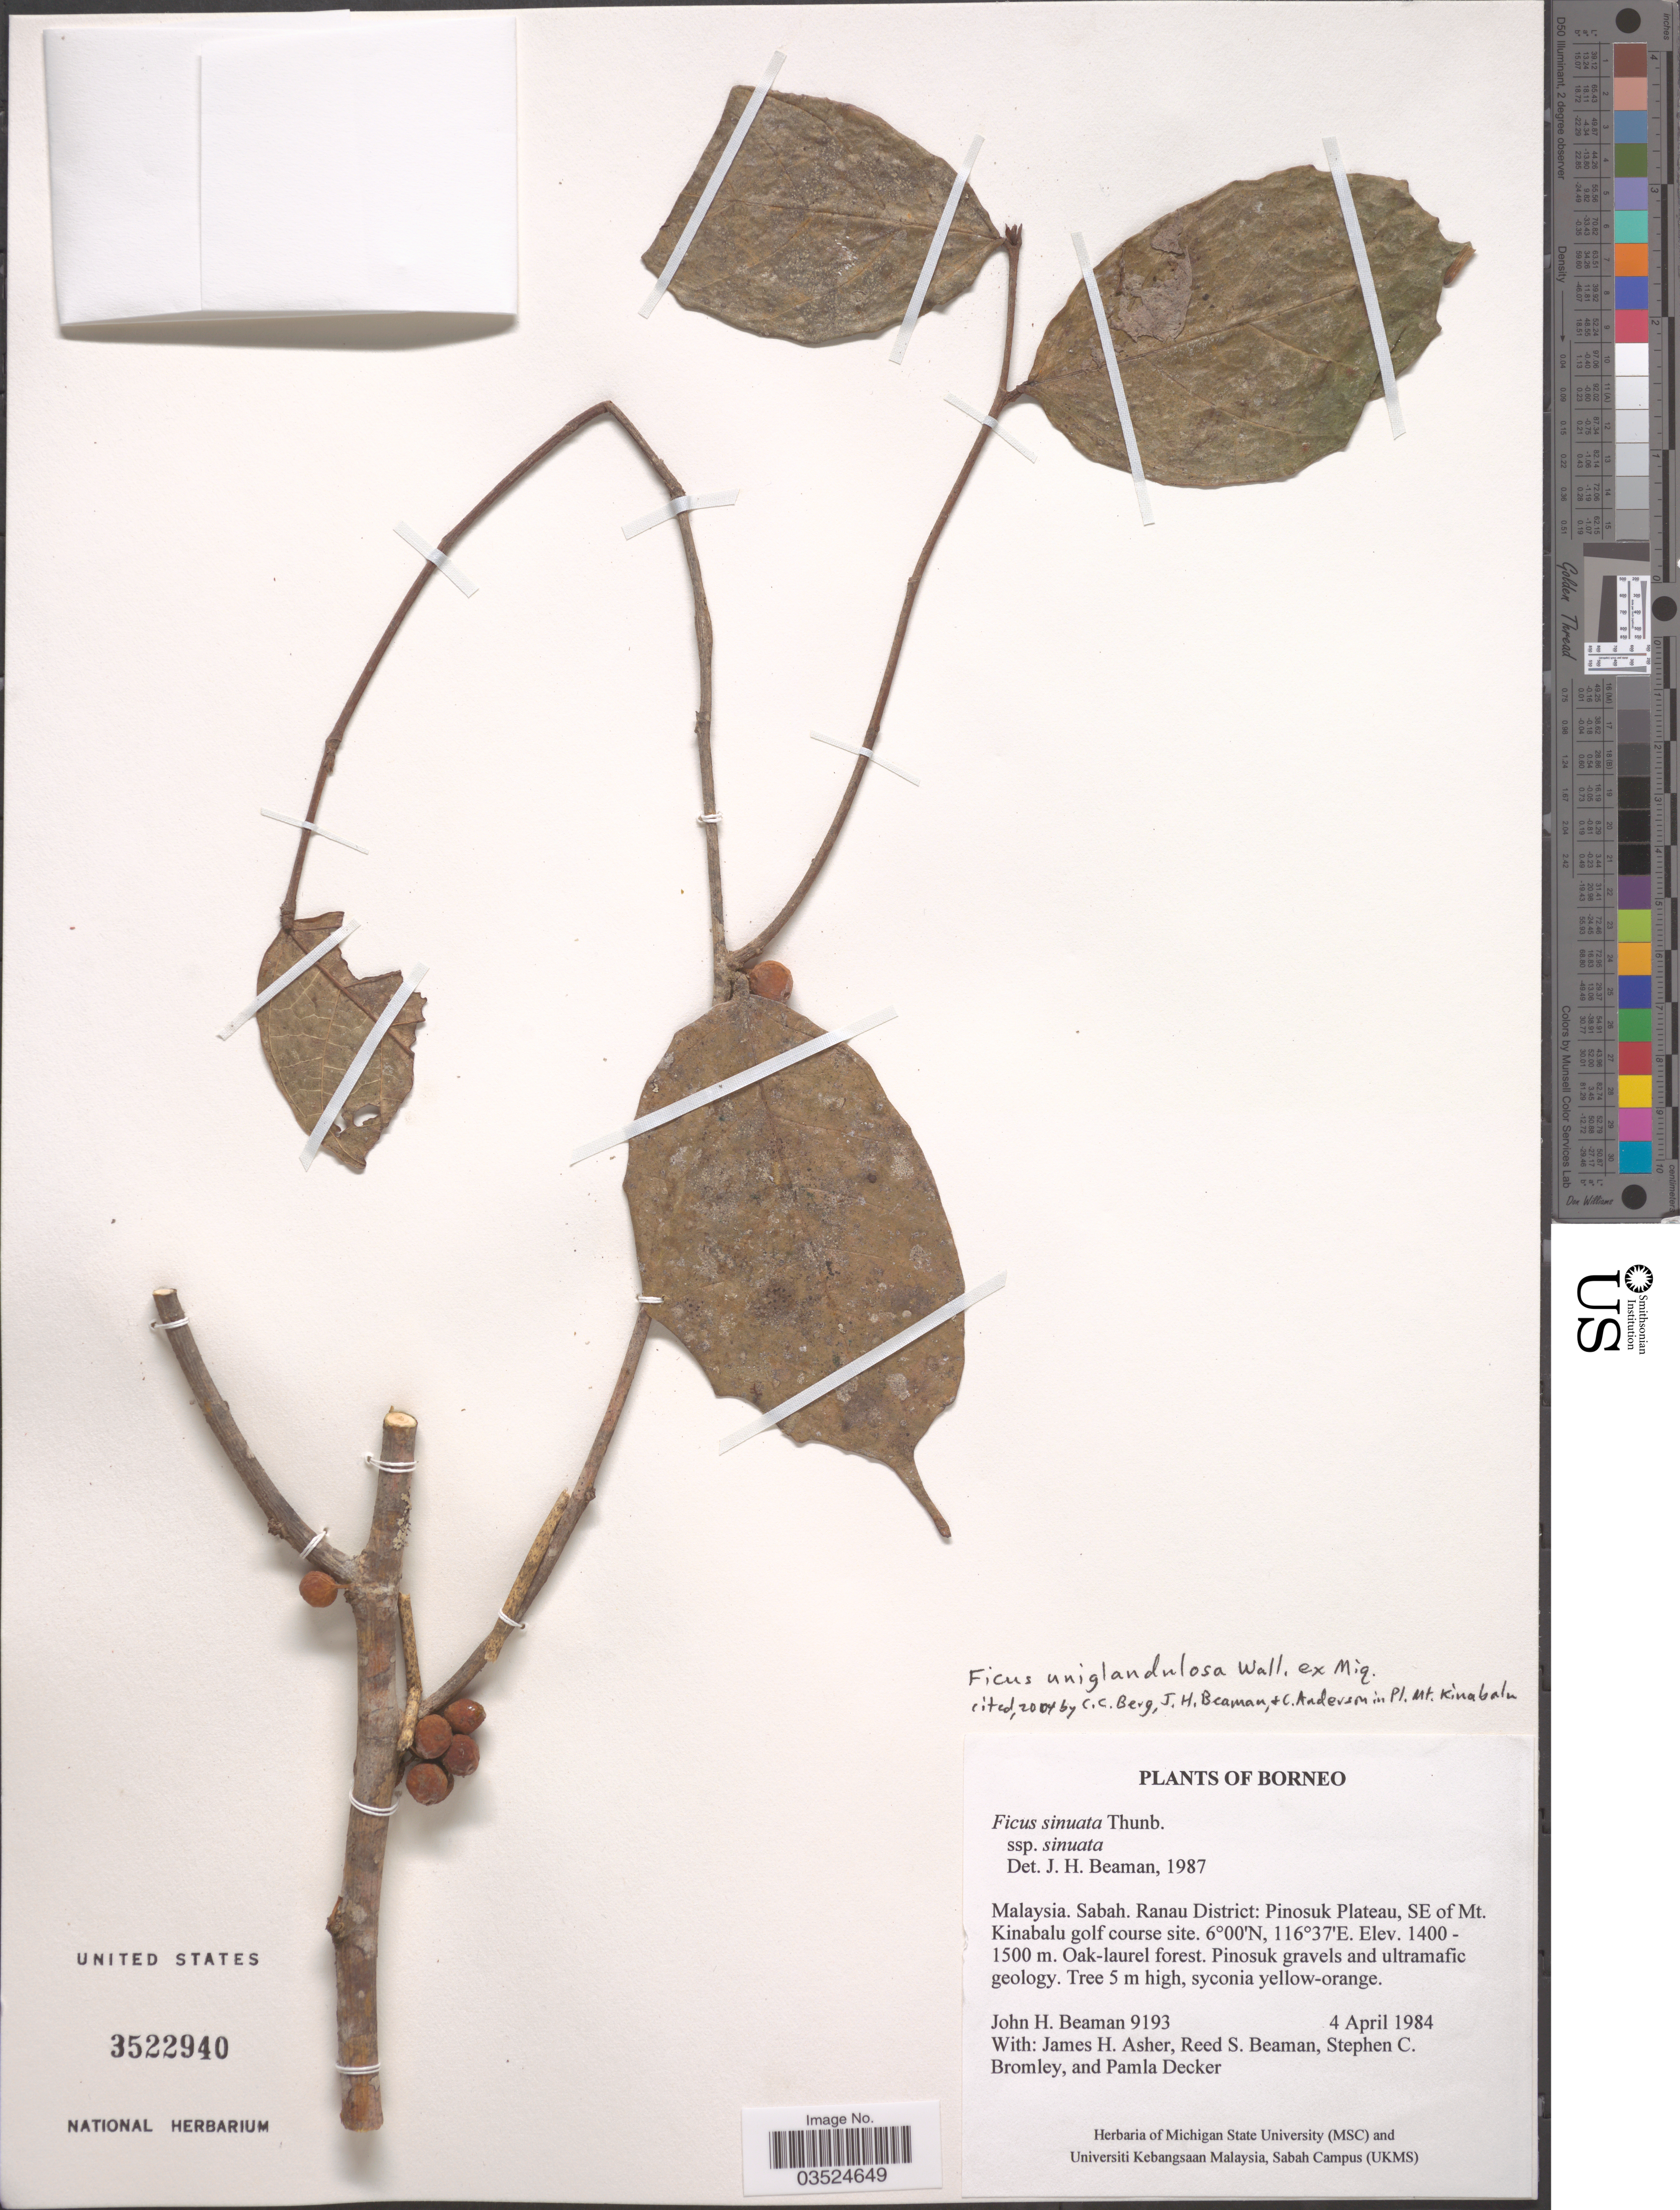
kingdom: Plantae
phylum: Tracheophyta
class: Magnoliopsida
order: Rosales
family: Moraceae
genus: Ficus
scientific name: Ficus uniglandulosa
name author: Wall.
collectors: J. H. Beaman, J. Asher, R. S. Beaman, S. Bromley & P. Decker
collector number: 9193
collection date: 1984-04-04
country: Malaysia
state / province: Sabah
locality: Borneo. Ranau District: Pinosuk Plateau, SE of Mt. Kinabalu golf course site.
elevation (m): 1400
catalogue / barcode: US 3522940